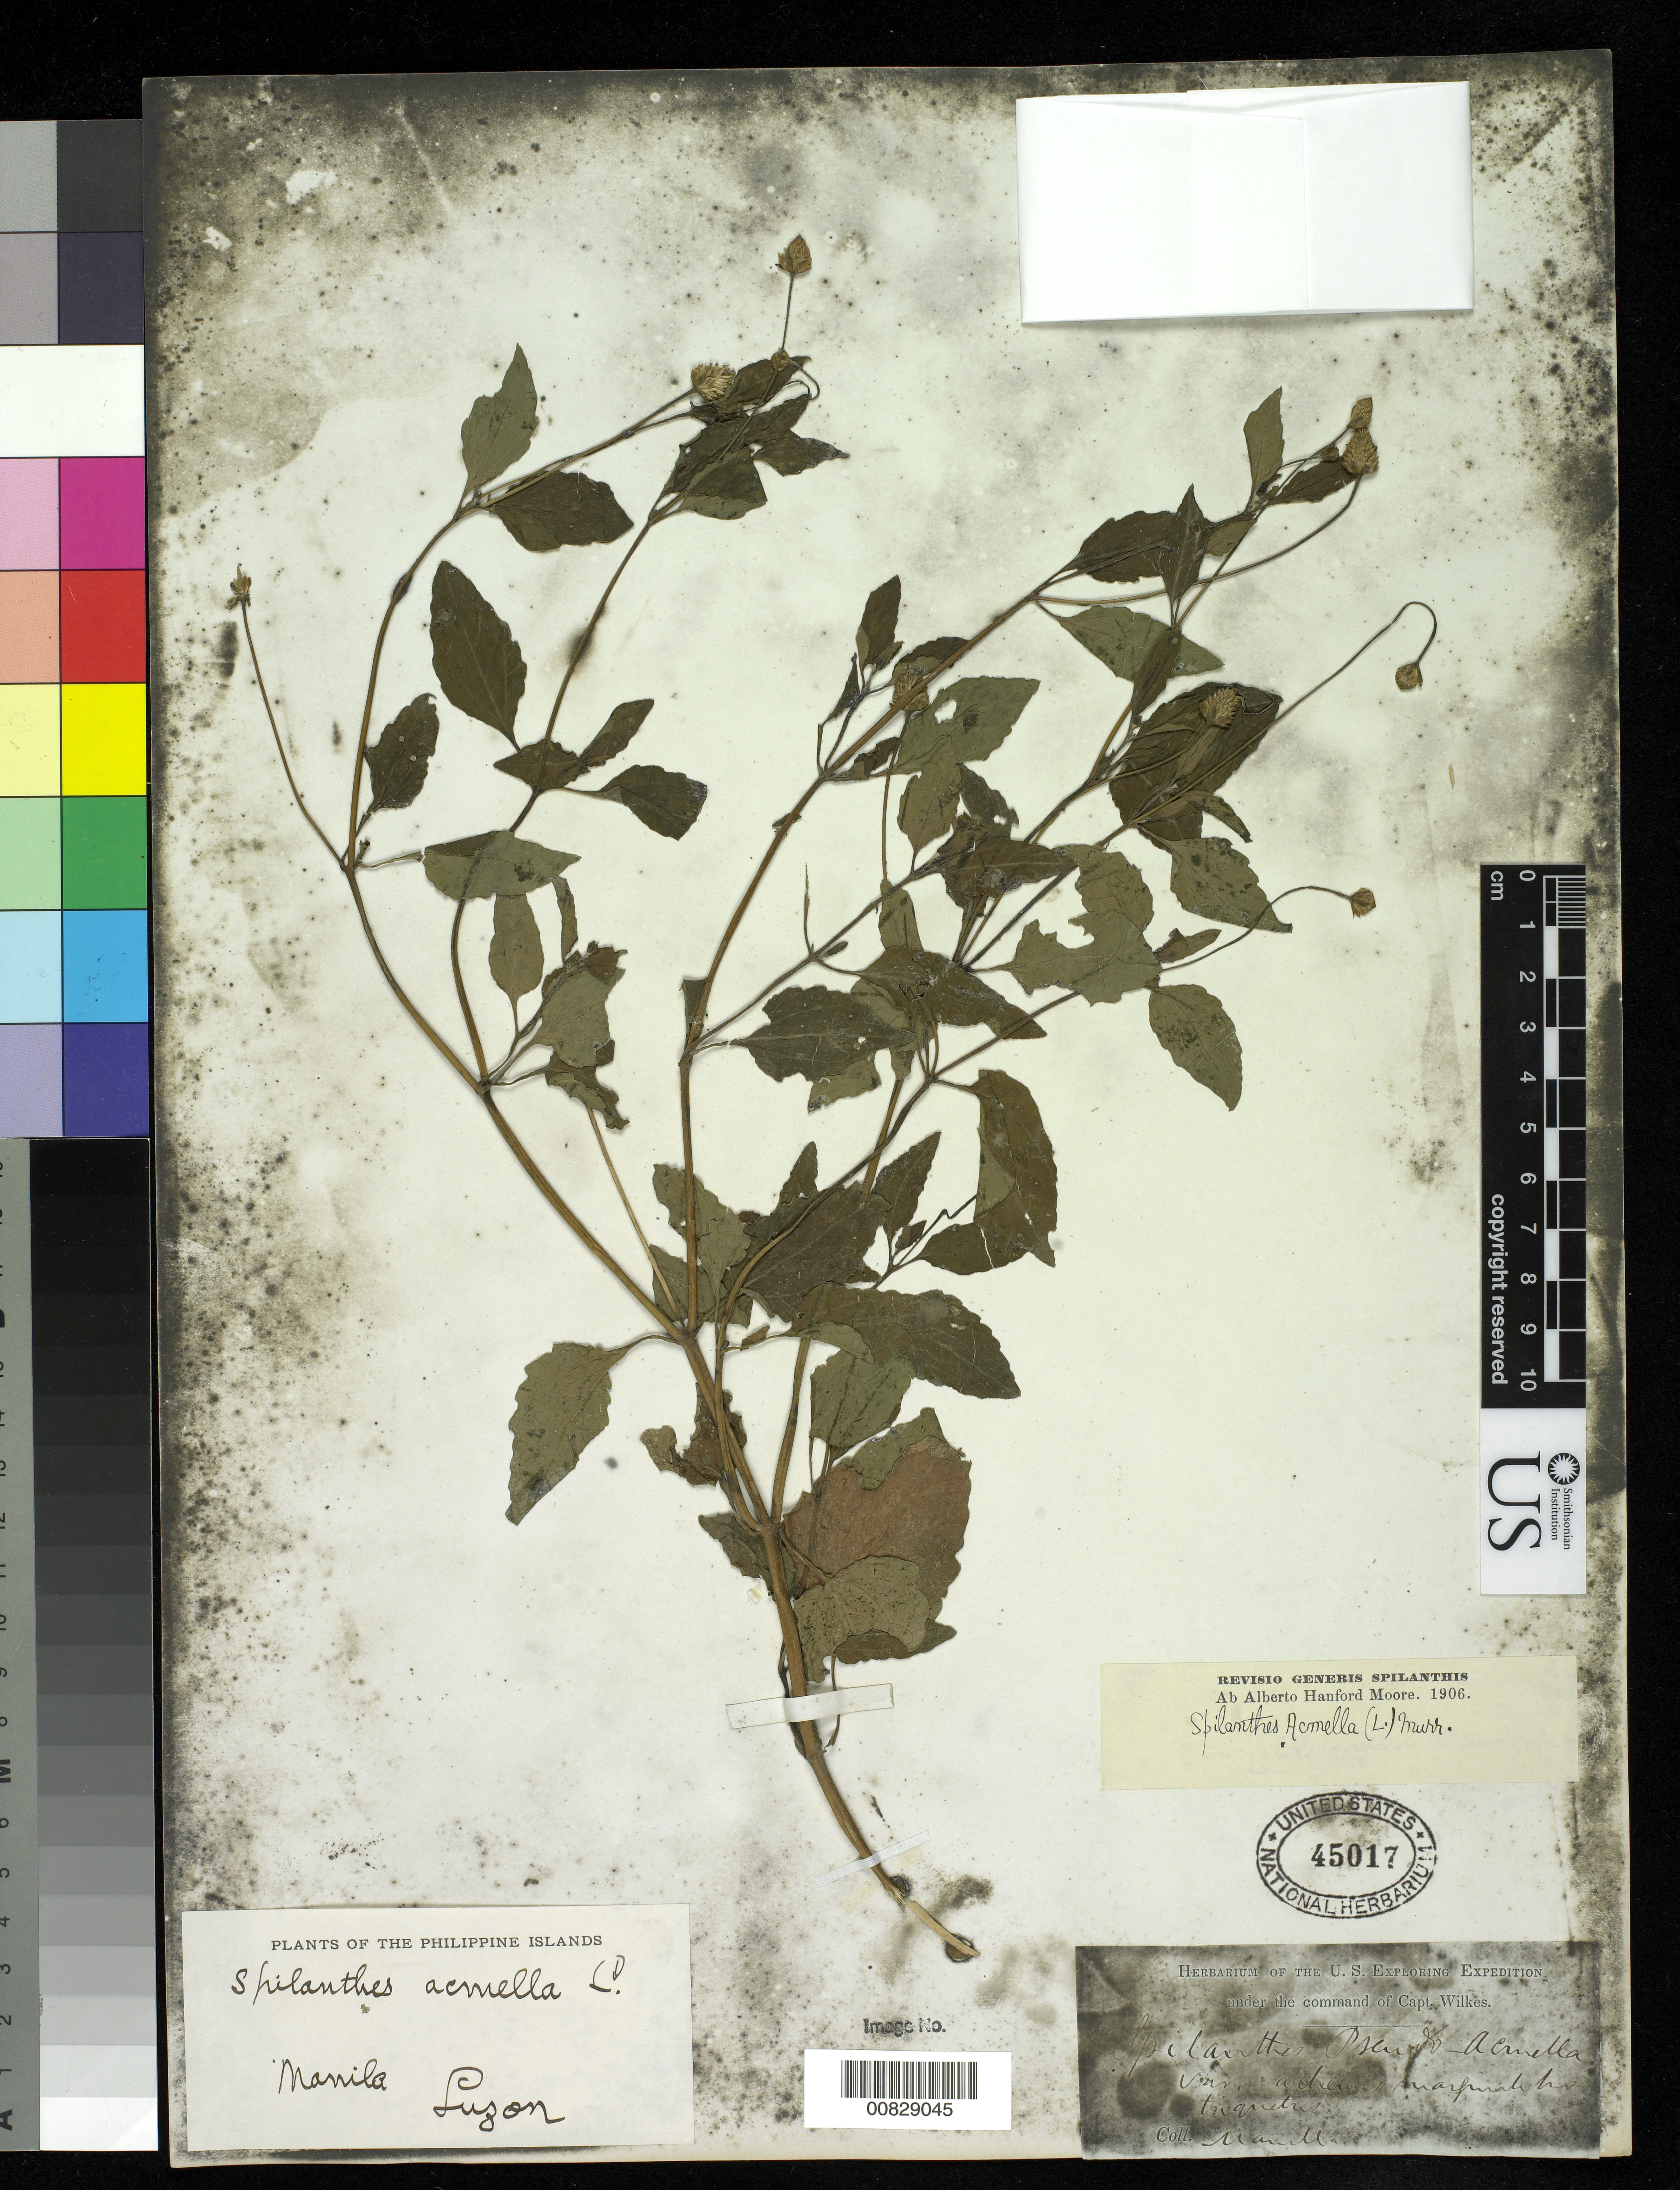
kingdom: Plantae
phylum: Tracheophyta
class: Magnoliopsida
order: Asterales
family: Asteraceae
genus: Acmella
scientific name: Acmella paniculata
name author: (Wall. ex DC.) R.K. Jansen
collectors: Wilkes Explor. Exped.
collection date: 1838/1842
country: Philippines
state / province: National Capital Region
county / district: Manila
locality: Manilla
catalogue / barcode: US 45017